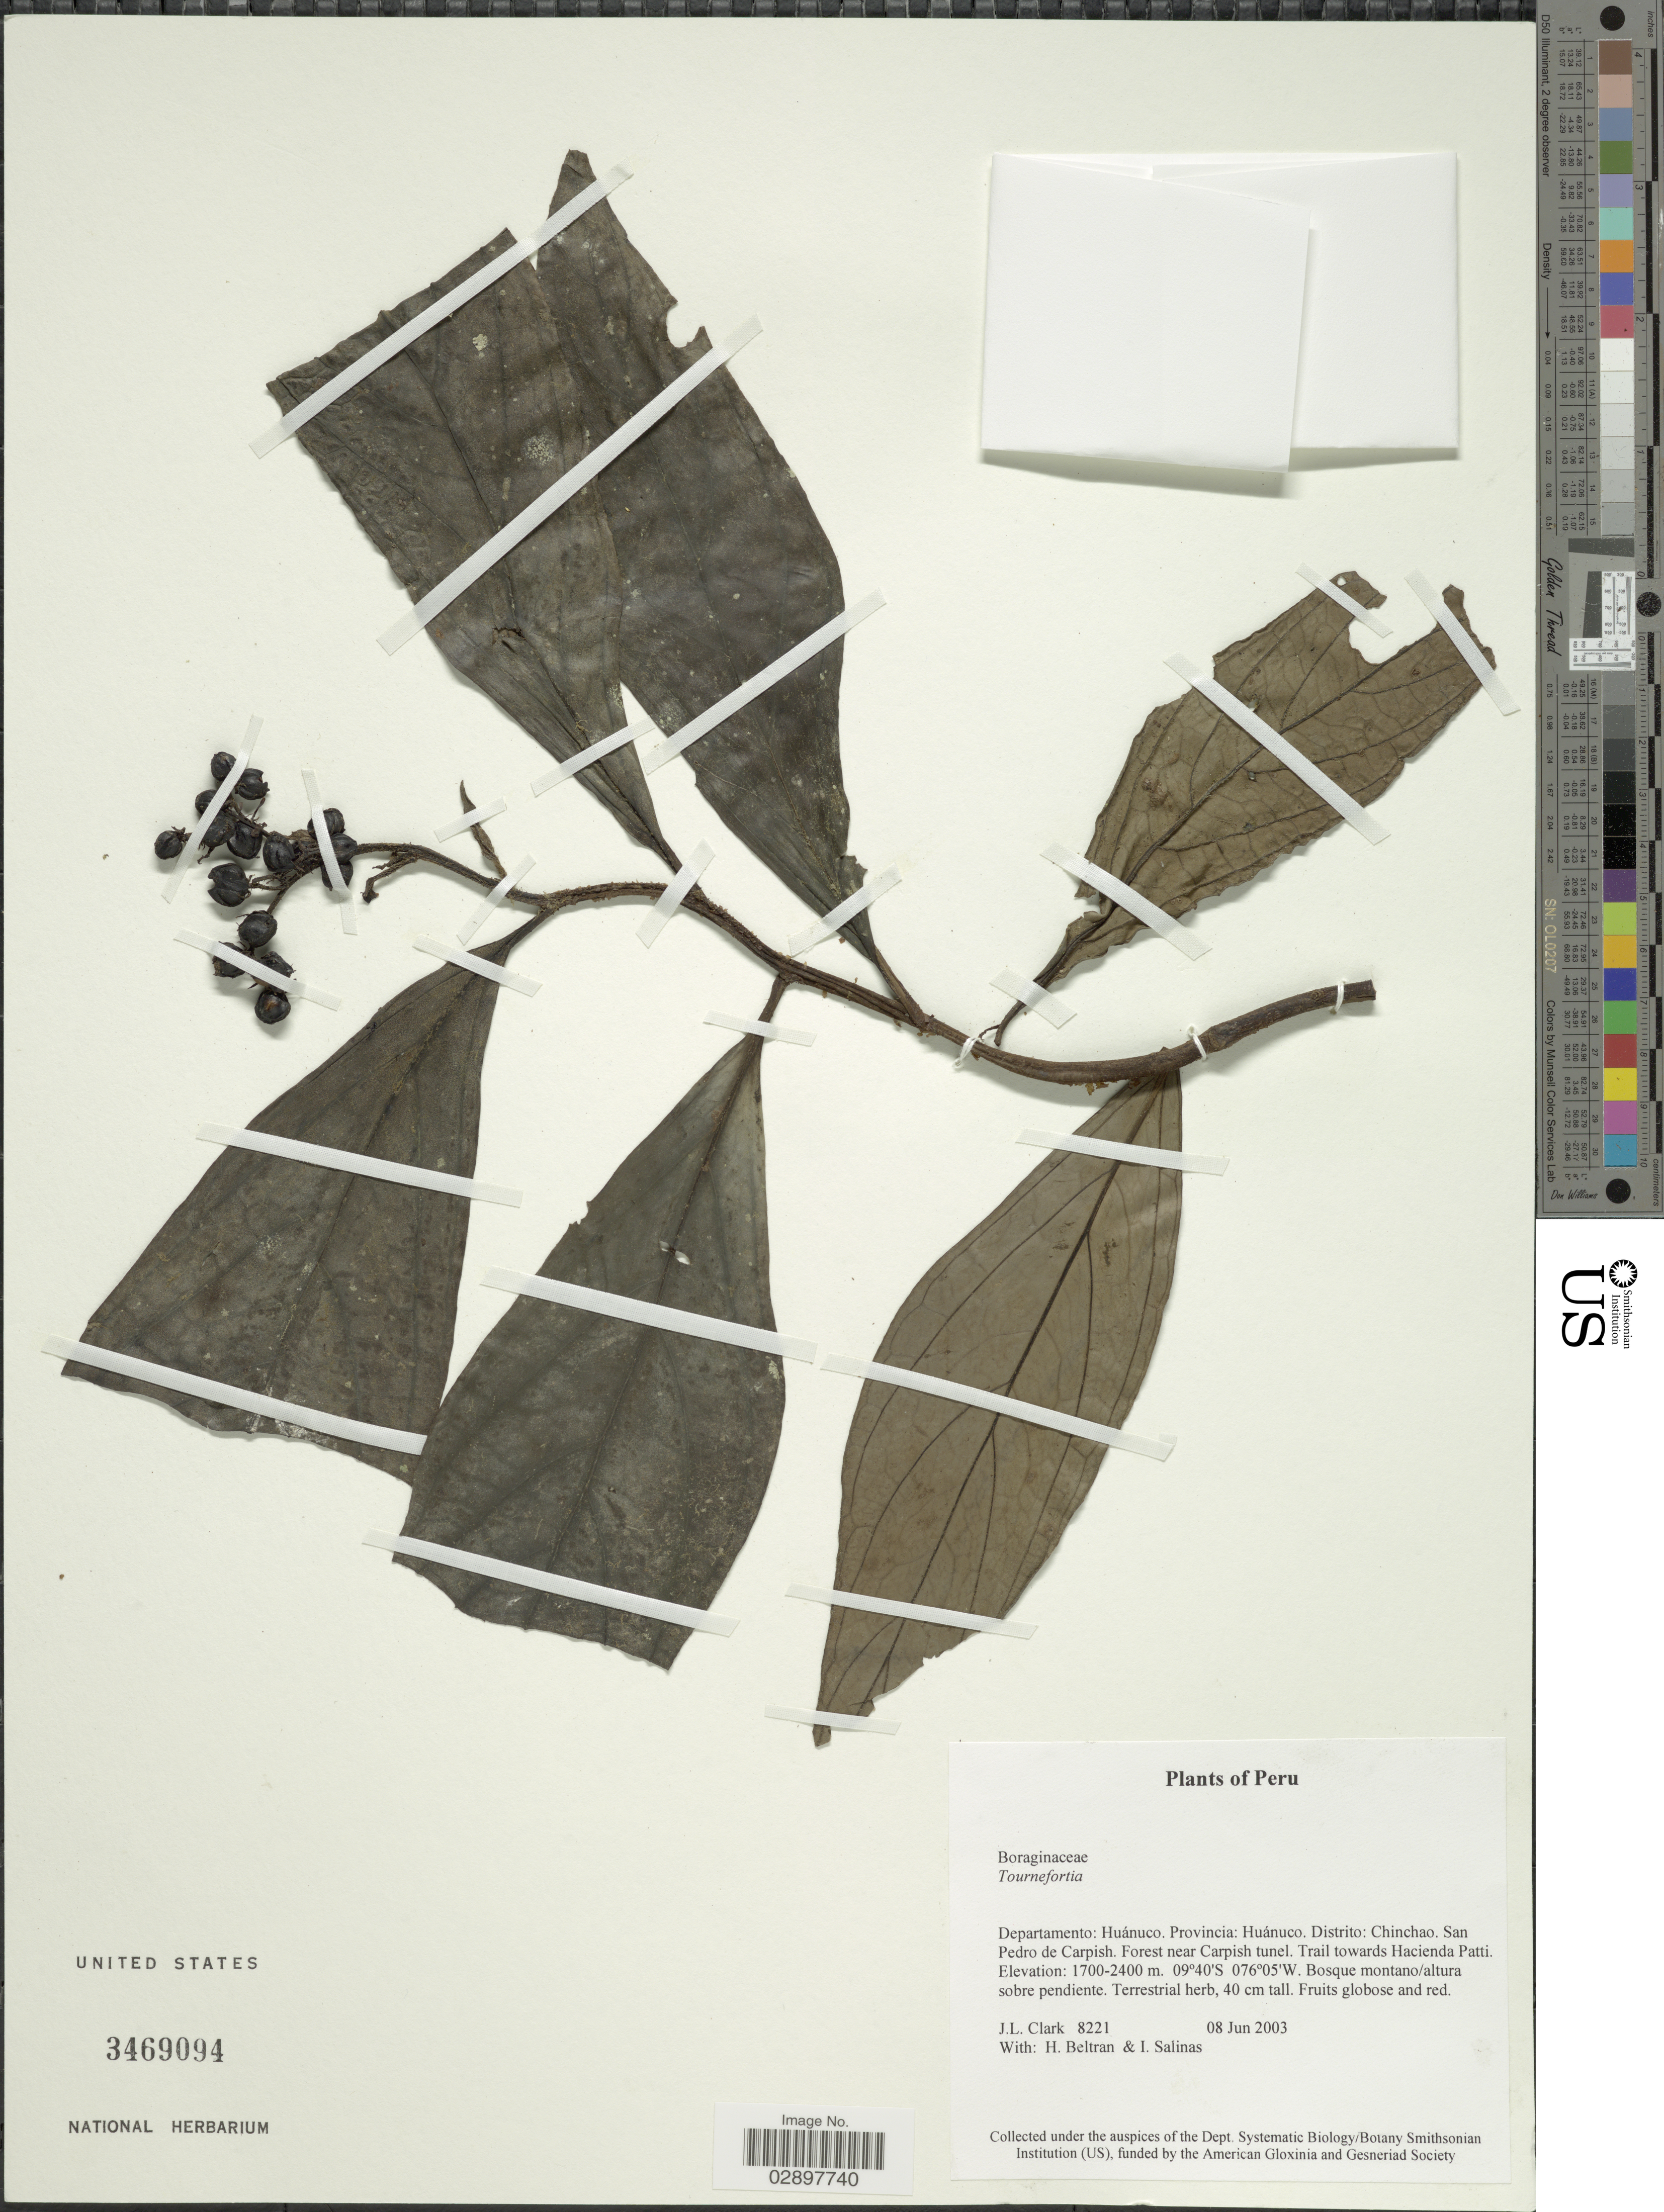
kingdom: Plantae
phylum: Tracheophyta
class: Magnoliopsida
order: Boraginales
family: Heliotropiaceae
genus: Tournefortia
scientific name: Tournefortia sp.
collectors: J. L. Clark, H. Beltran & I. Salinas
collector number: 8221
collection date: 2003-06-08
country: Peru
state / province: Huánuco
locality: Departamento: Huánuco. Provincia Huánuco. Distrito: Chinchao. San Pedro de Carpish. Forest near Carpish tunel, Trail towards Hacienda Patti.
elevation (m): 1700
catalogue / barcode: US 3469094